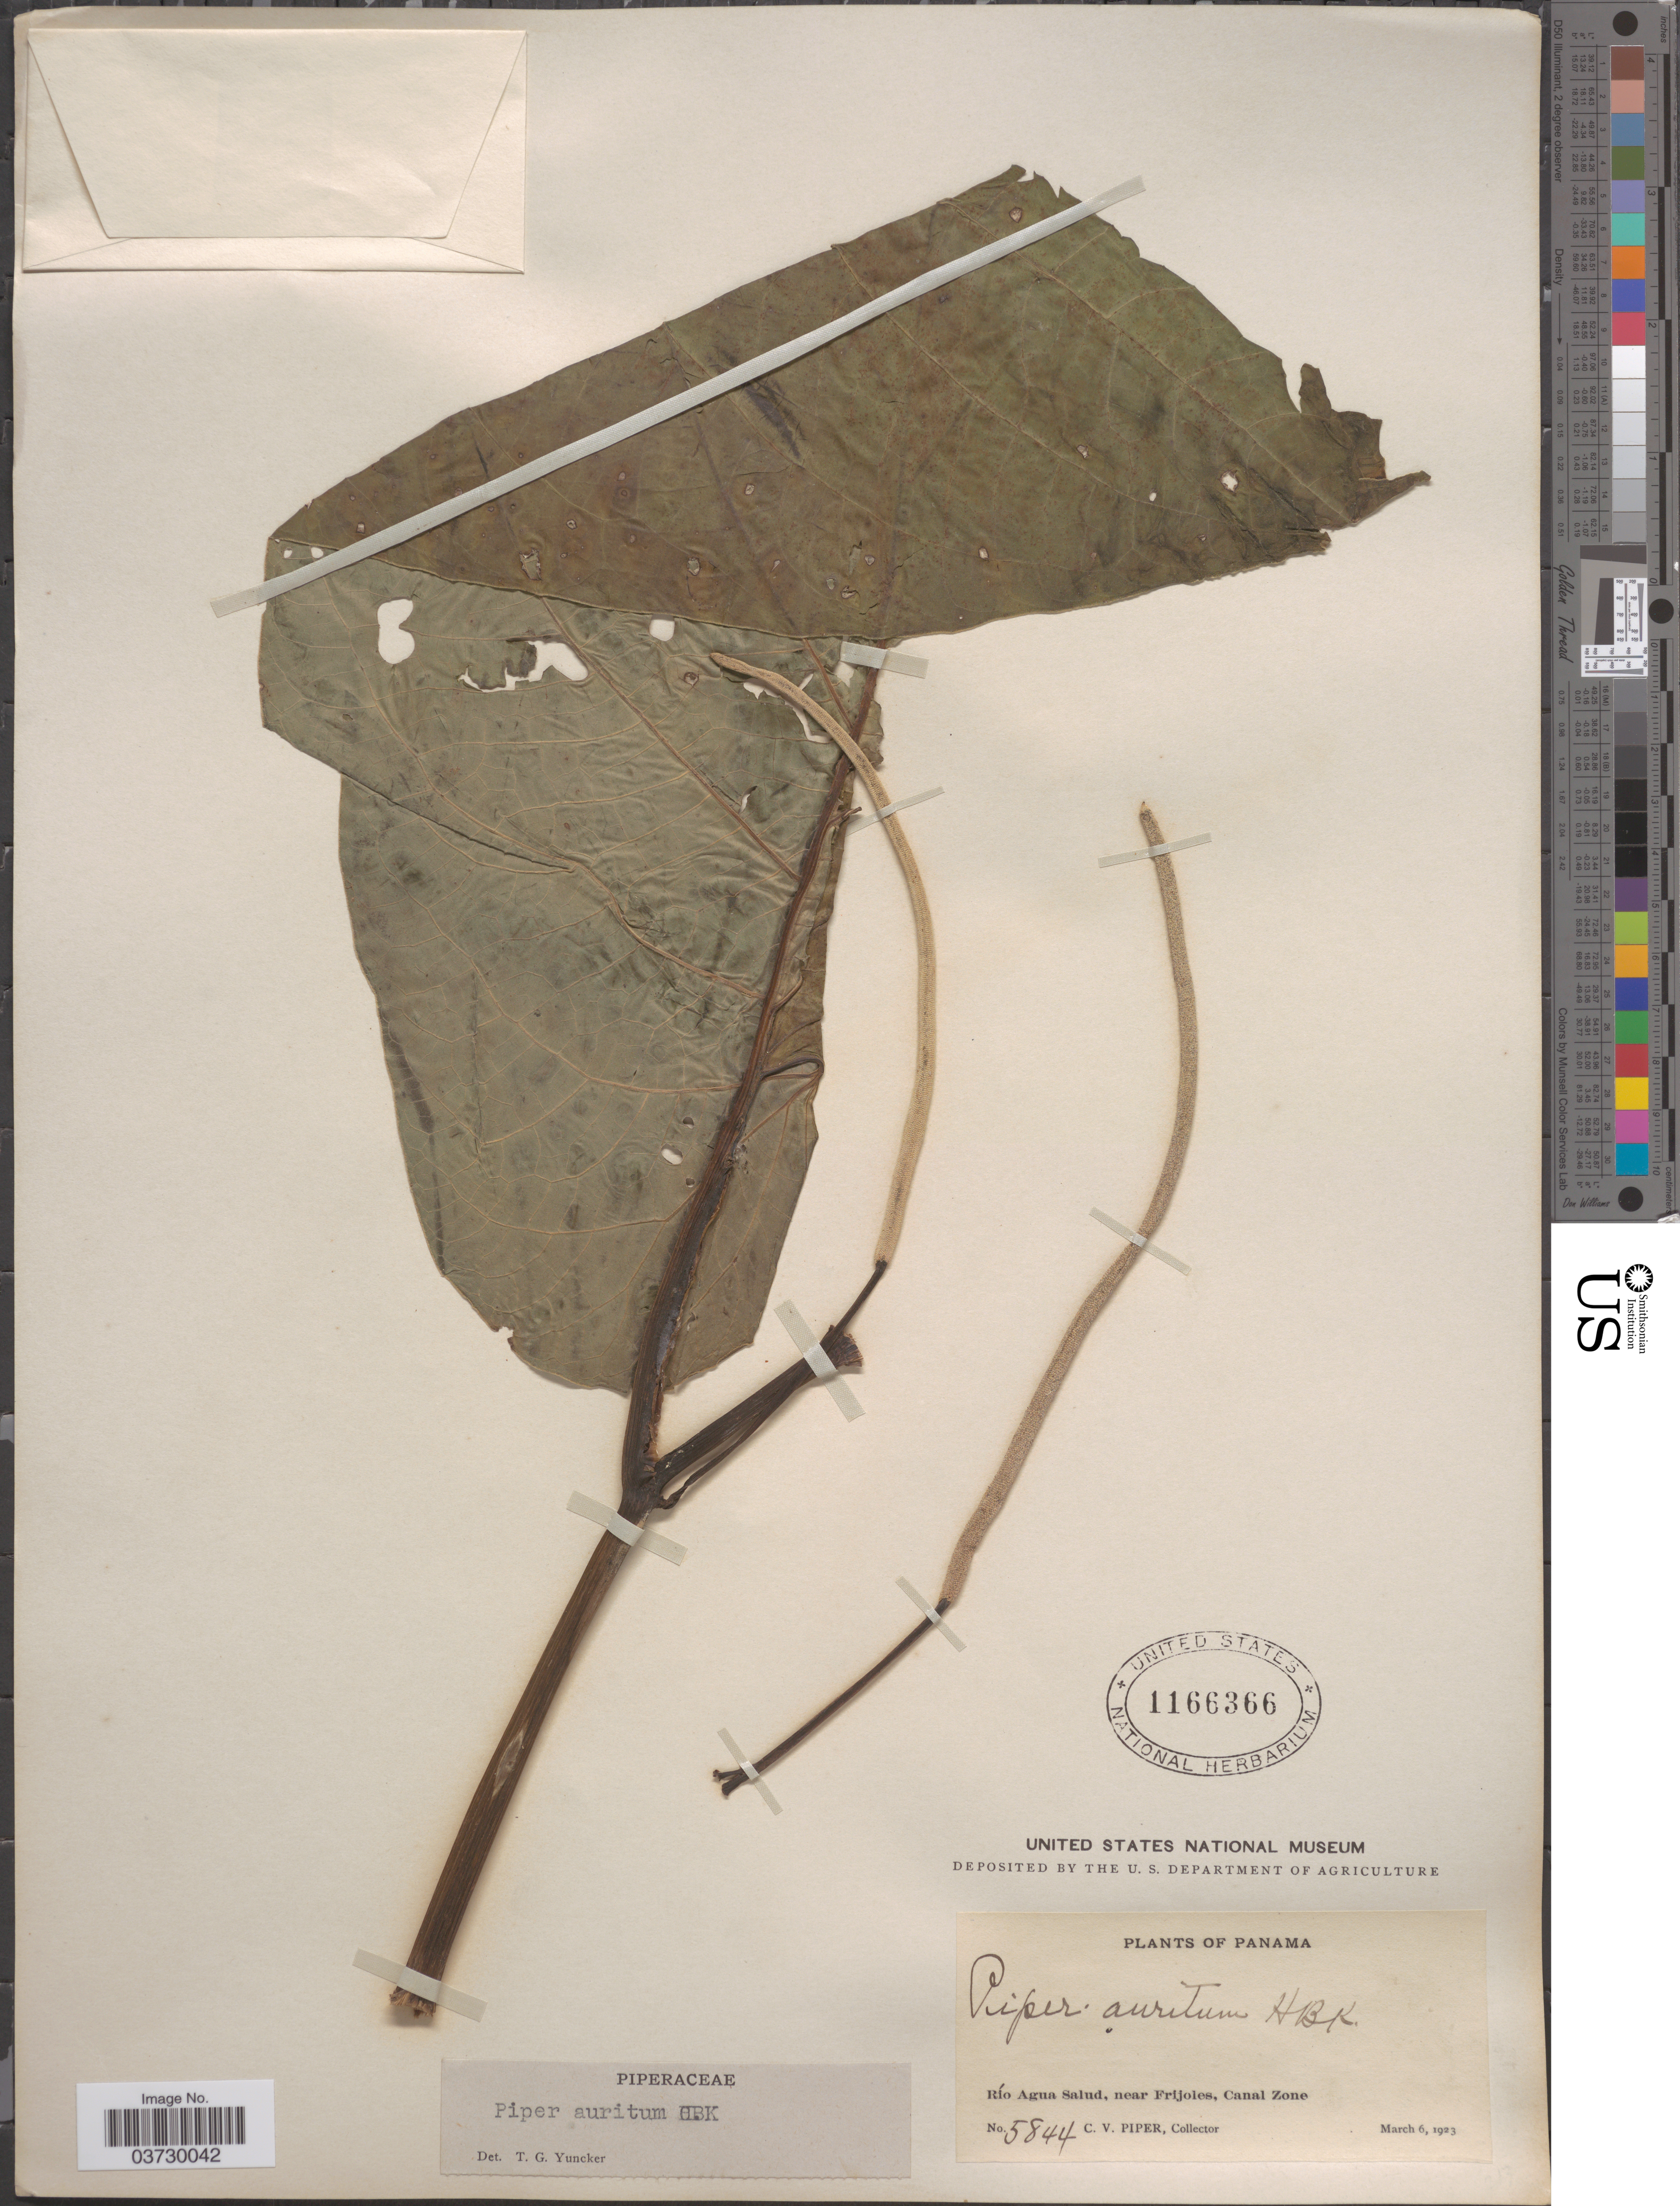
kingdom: Plantae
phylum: Tracheophyta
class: Magnoliopsida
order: Piperales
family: Piperaceae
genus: Piper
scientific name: Piper auritum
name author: Kunth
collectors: C. V. Piper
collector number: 5844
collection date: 1923-03-06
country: Panama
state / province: Colón / Panamá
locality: Río Agua Salud, near Frijoles, Canal Zone.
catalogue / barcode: US 1166366